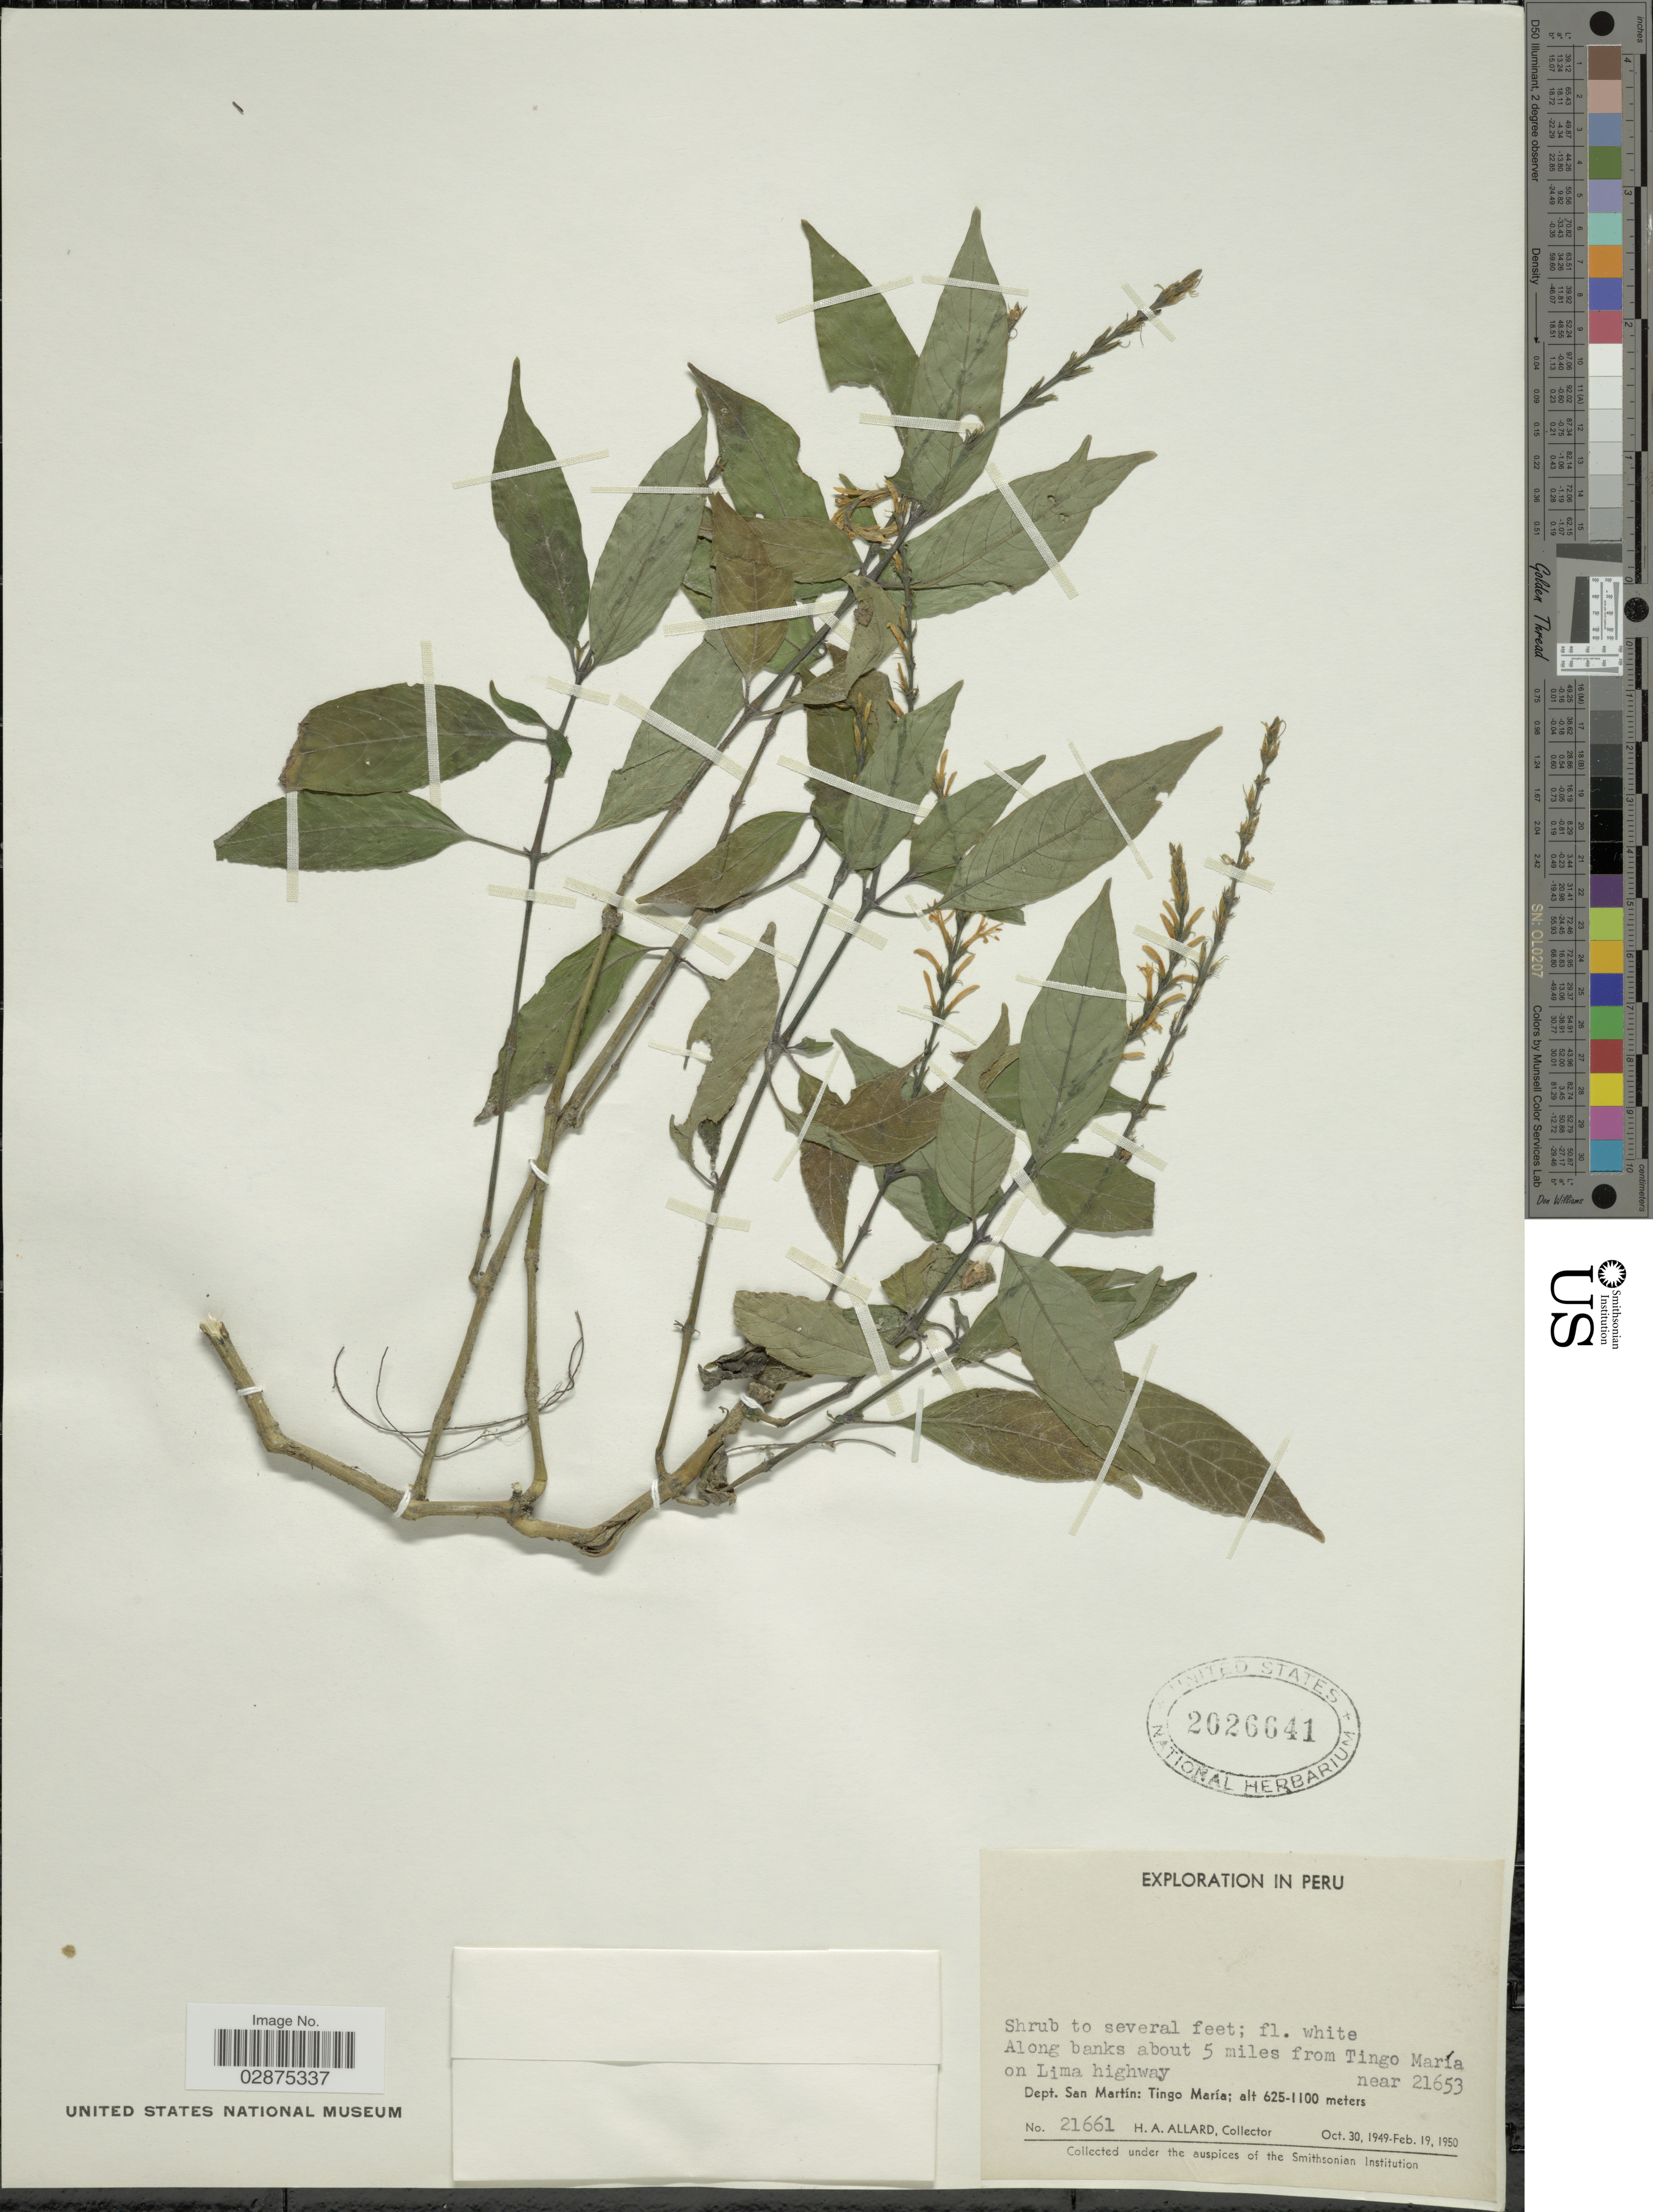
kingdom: Plantae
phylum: Tracheophyta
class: Magnoliopsida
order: Lamiales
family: Acanthaceae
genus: Stenostephanus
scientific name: Stenostephanus sprucei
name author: (Lindau) Wassh. & J.R.I. Wood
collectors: H. A. Allard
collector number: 21661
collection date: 1949-10-30/1950-02-19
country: Peru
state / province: San Martín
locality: Along banks about 5 miles from Tingo María on Lima highway. Dept. San Martín: Tingo María.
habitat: along banks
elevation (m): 625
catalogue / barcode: US 2026641